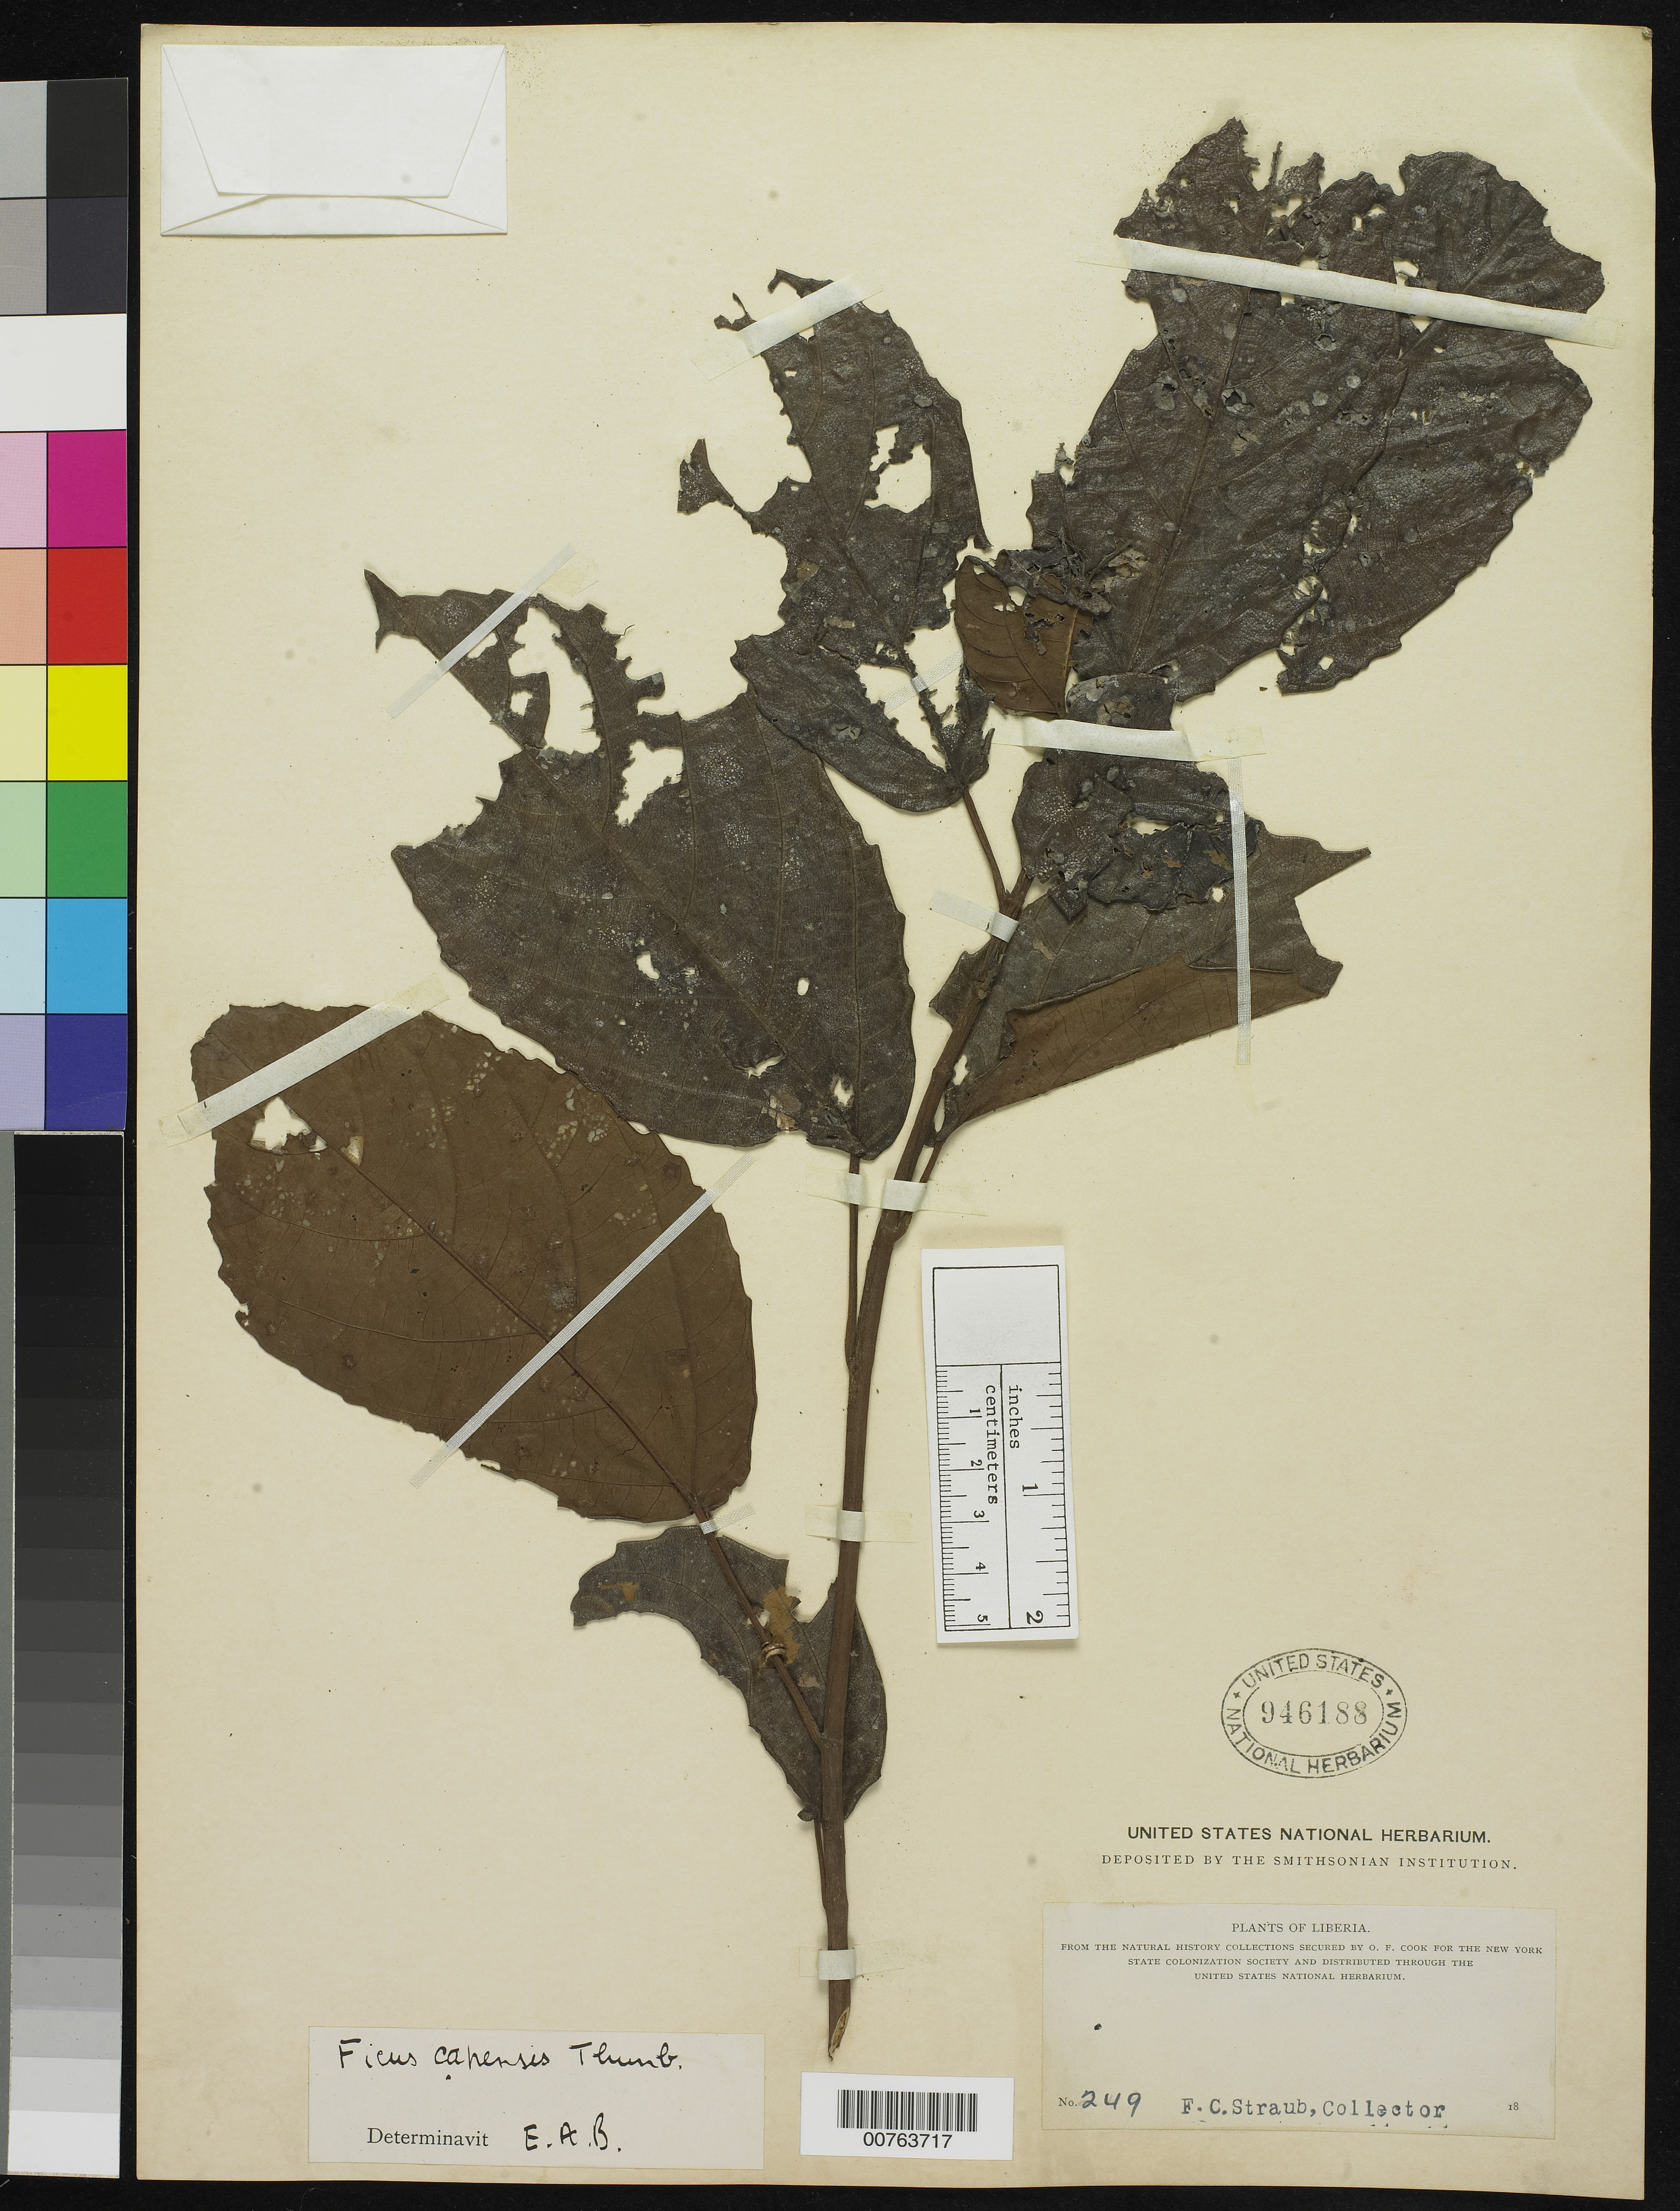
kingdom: Plantae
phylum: Tracheophyta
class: Magnoliopsida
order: Rosales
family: Moraceae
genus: Ficus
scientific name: Ficus capensis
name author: Thunb.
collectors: F. Straub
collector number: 249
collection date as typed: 18--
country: Liberia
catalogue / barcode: US 946188